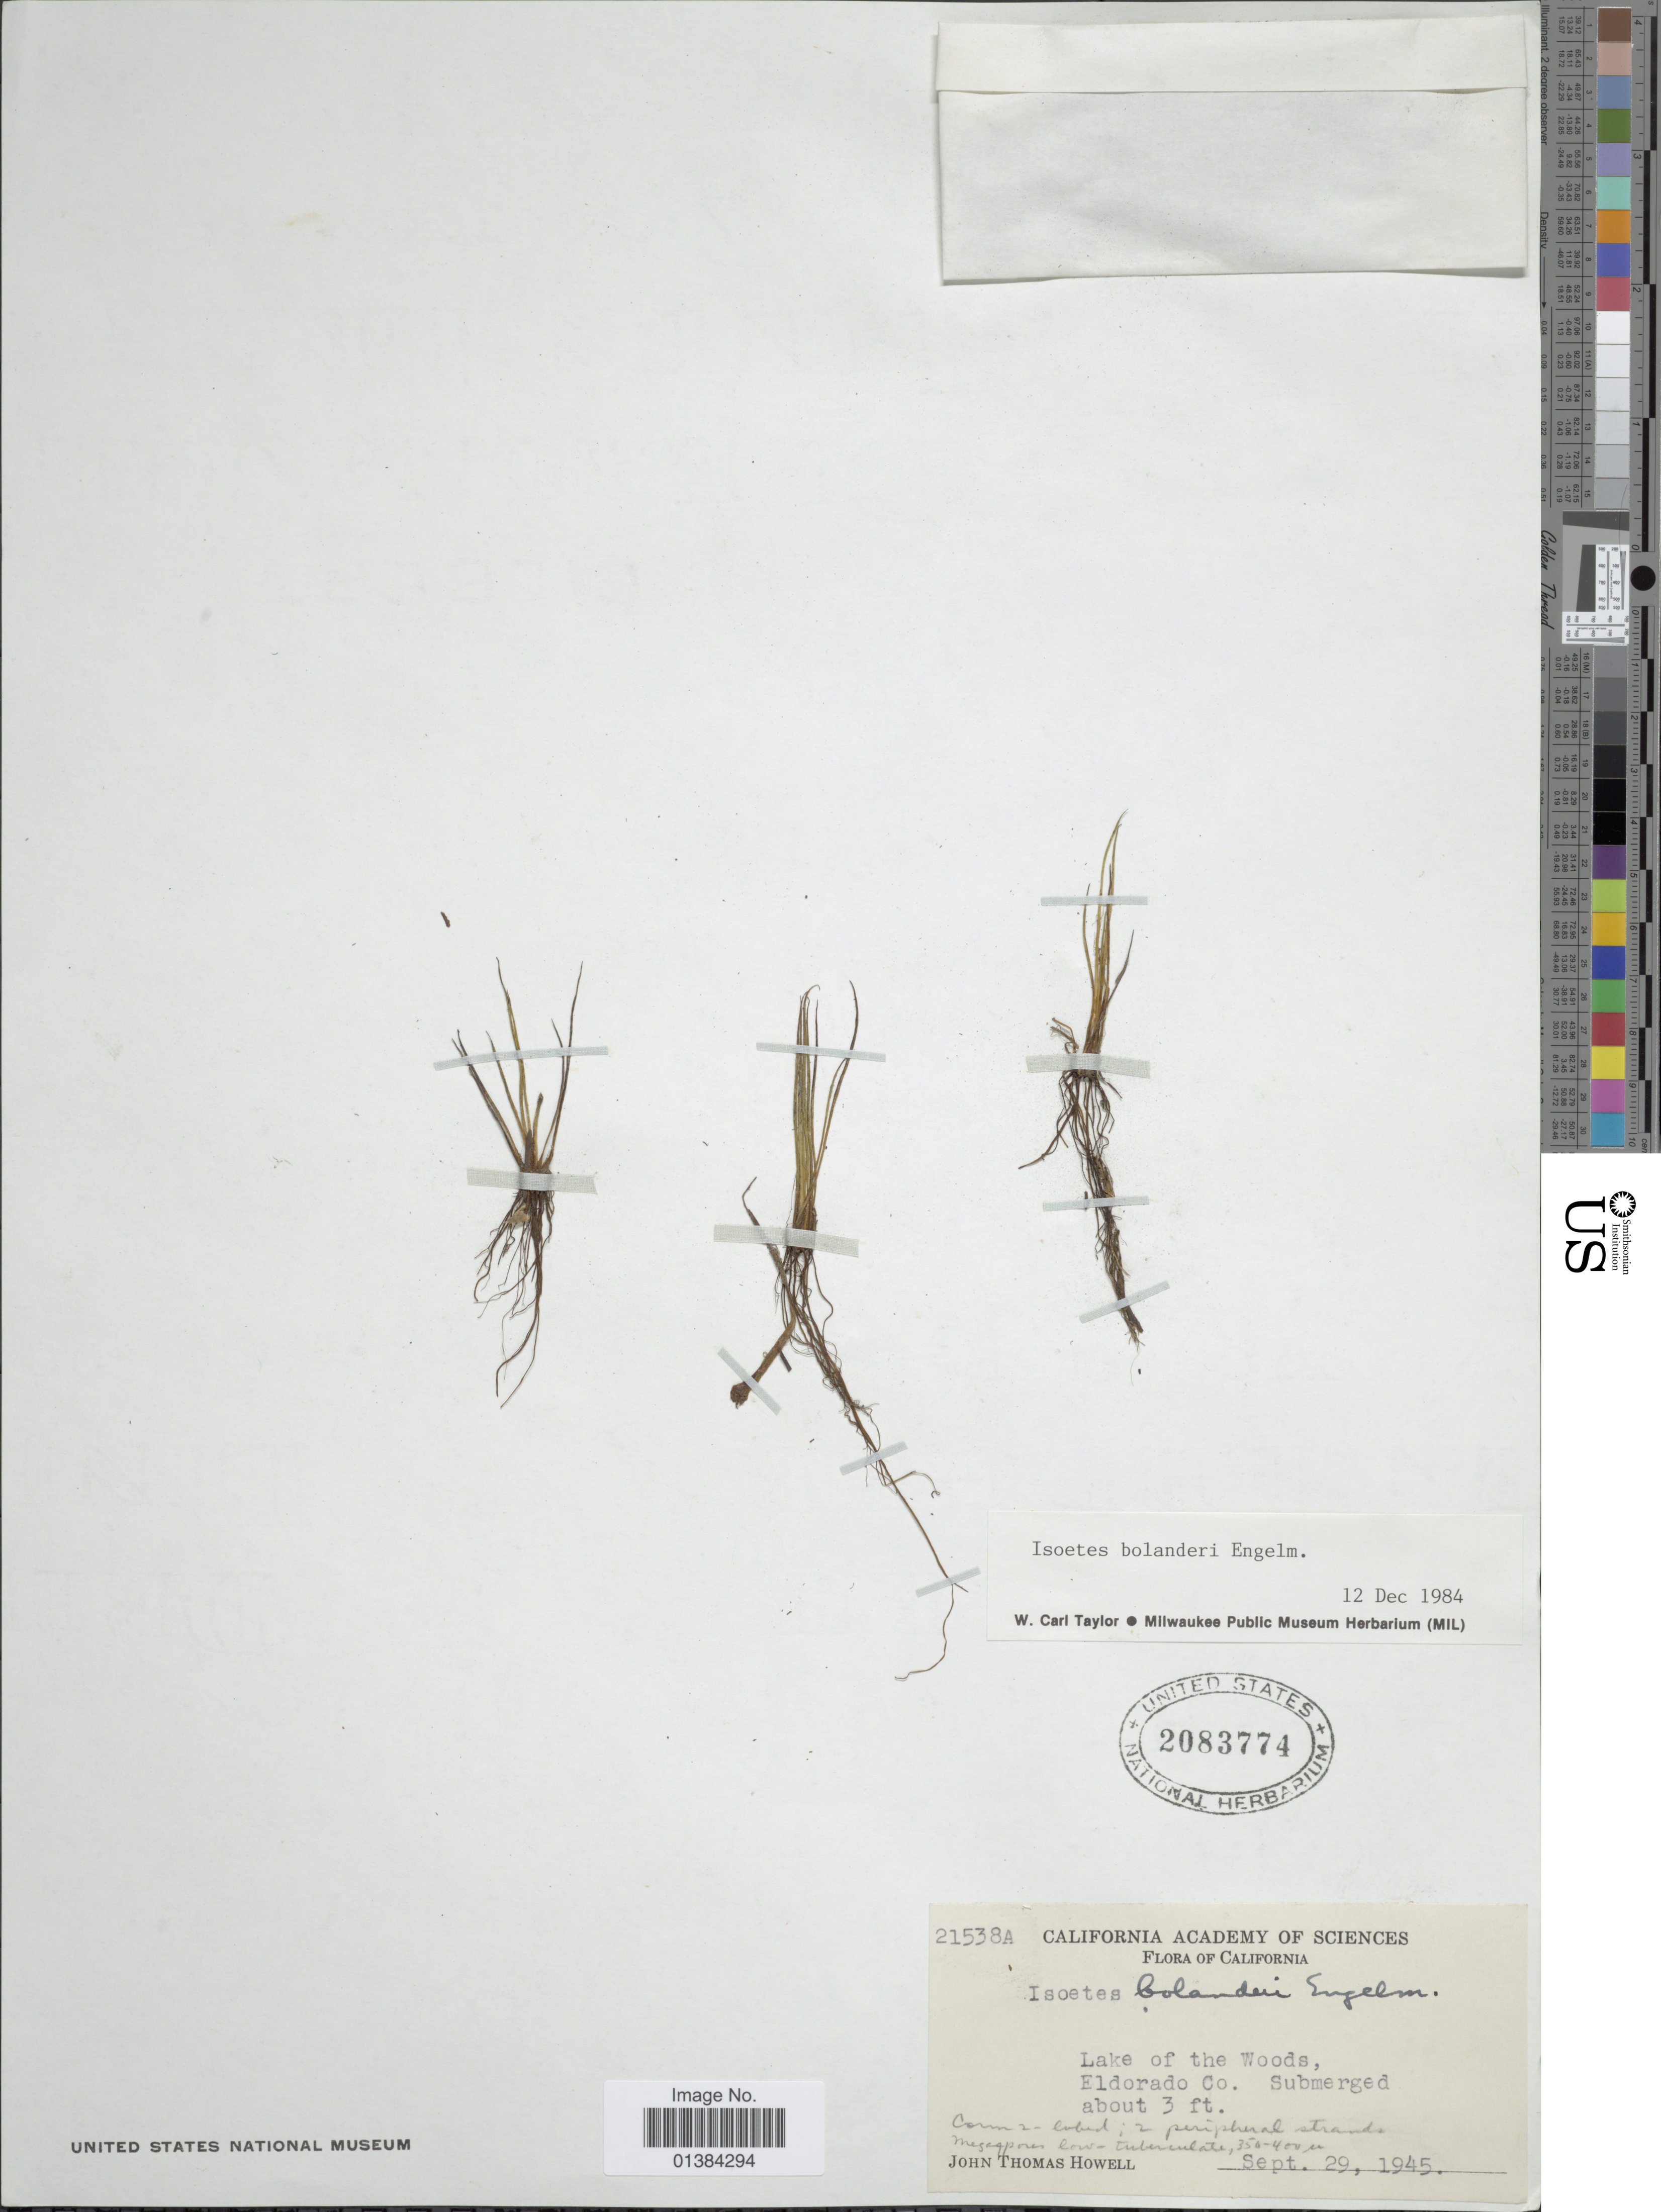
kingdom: Plantae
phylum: Tracheophyta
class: Lycopodiopsida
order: Isoetales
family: Isoetaceae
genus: Isoetes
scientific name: Isoetes bolanderi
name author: Engelm.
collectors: J. T. Howell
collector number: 21538A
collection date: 1945-09-29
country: United States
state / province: California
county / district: El Dorado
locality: Lake of the Woods, Eldorado Co.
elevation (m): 350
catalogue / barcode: US 2083774